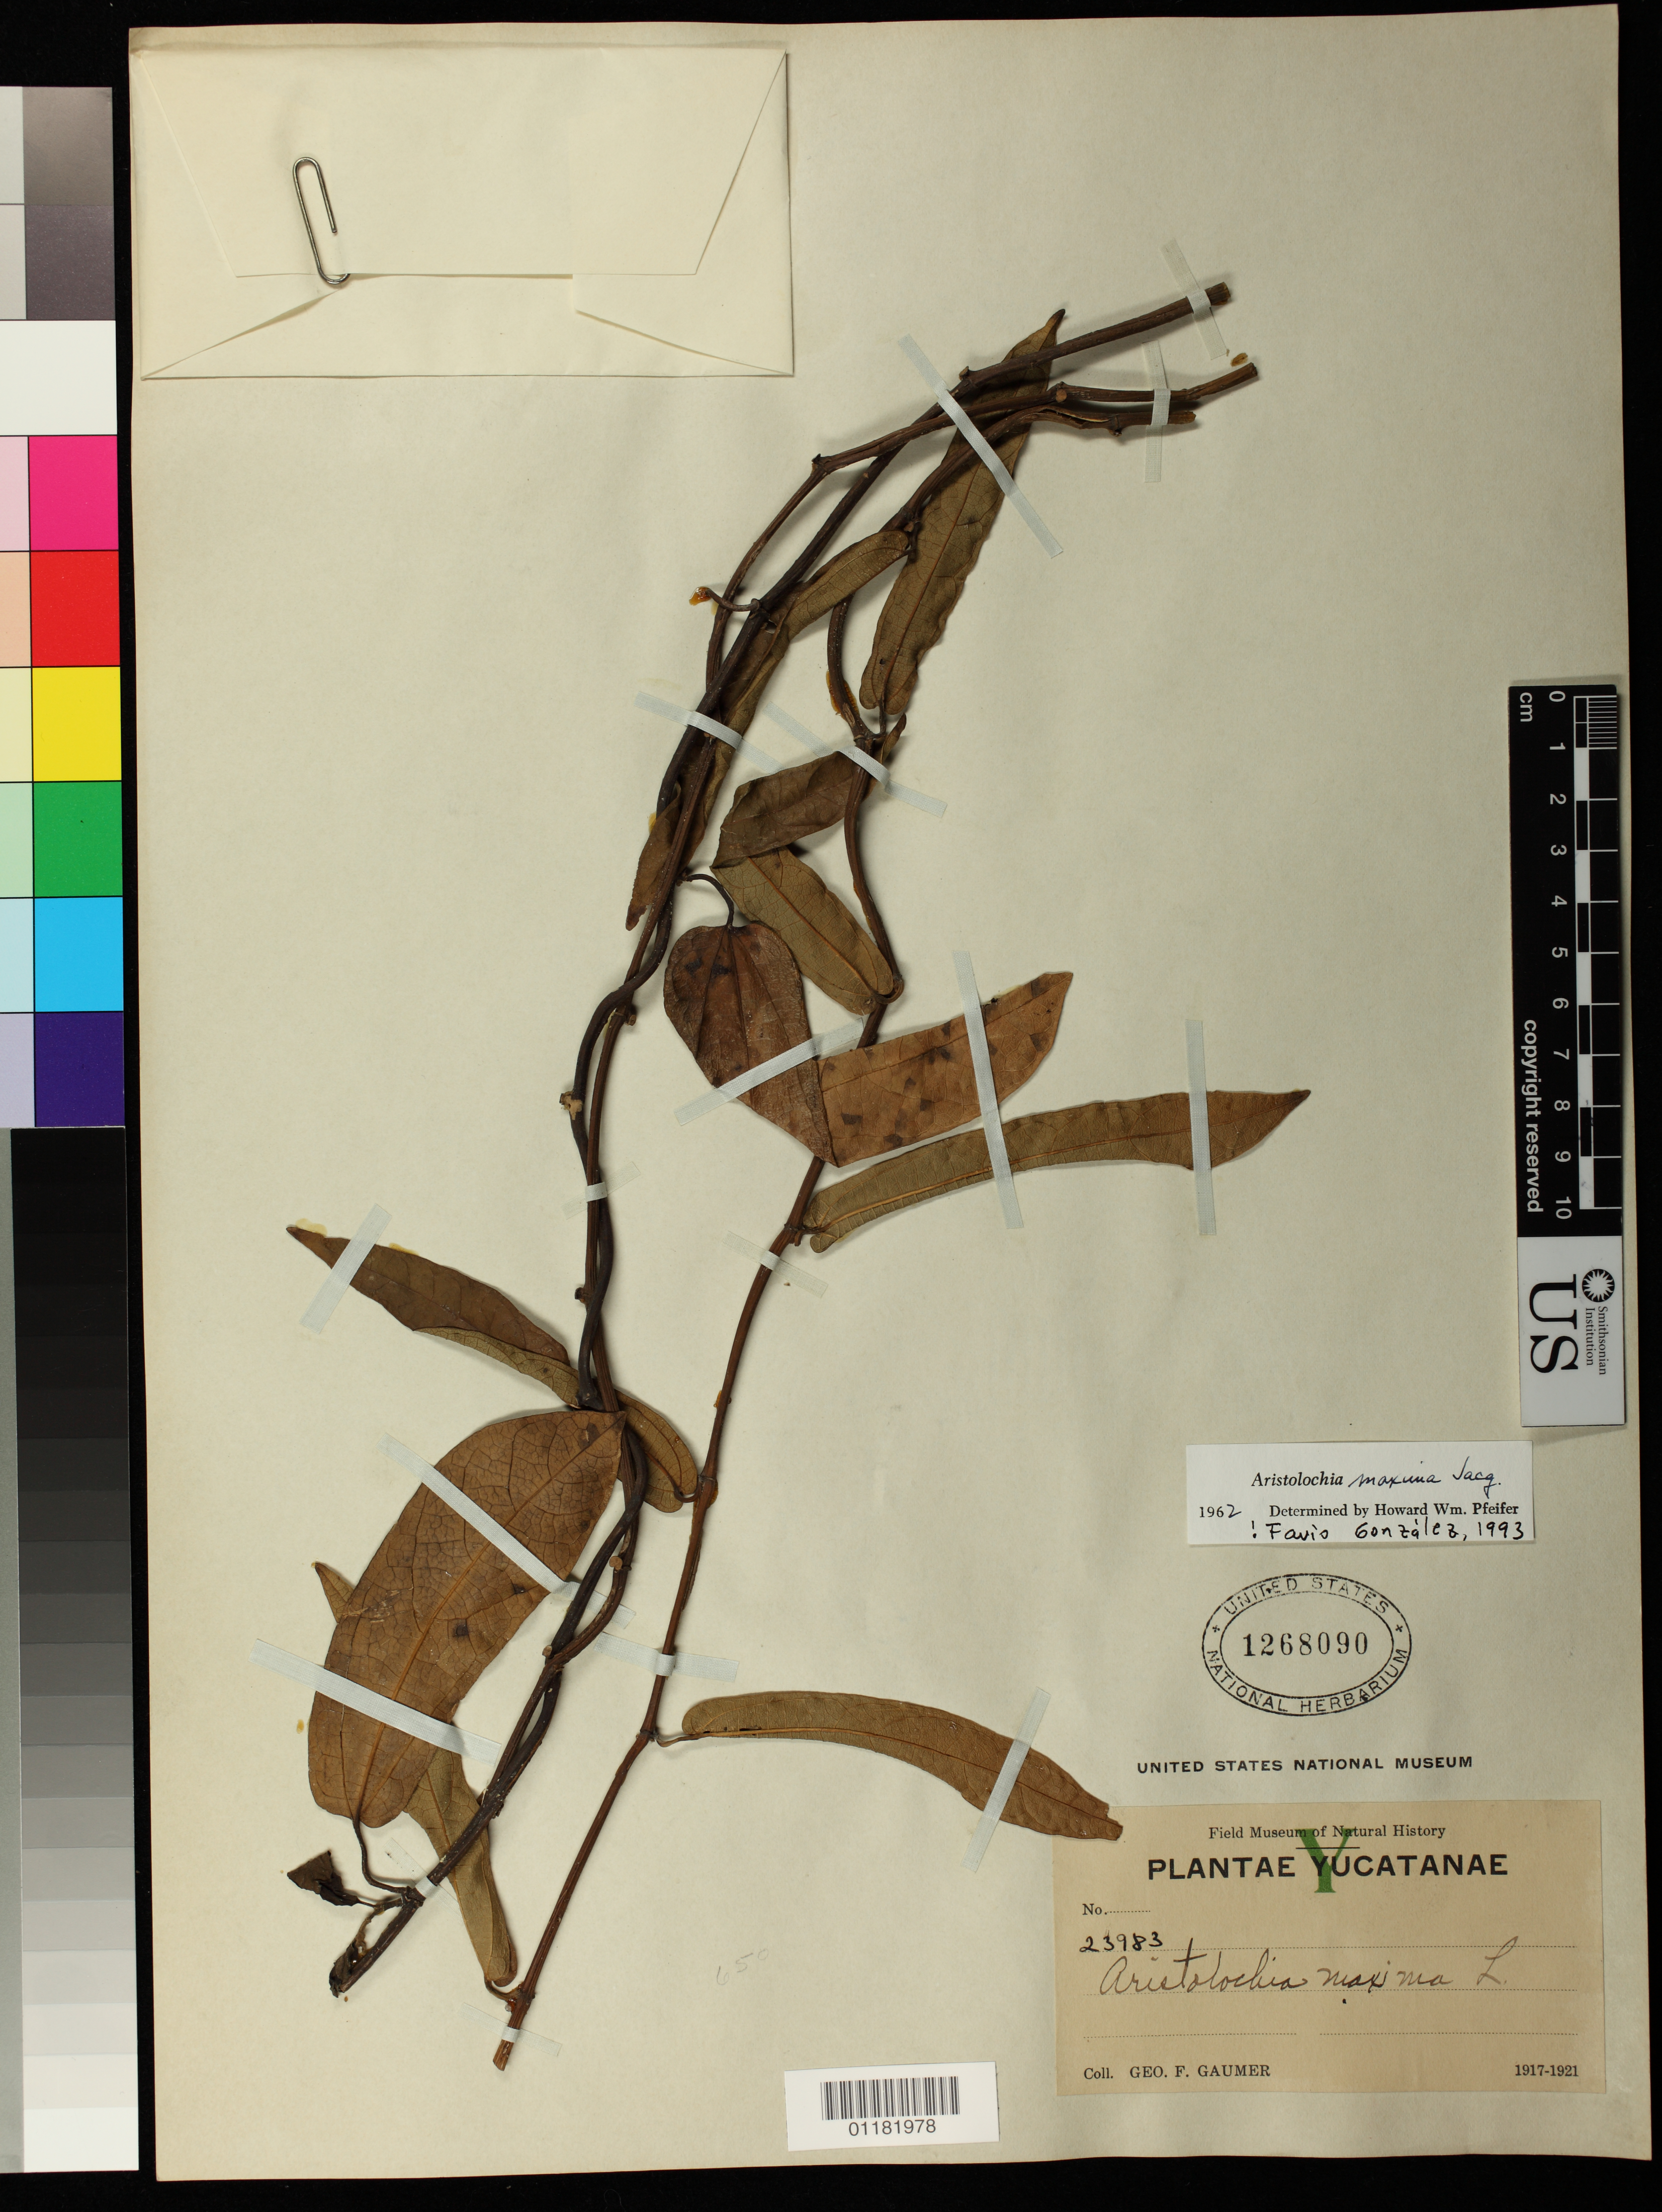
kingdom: Plantae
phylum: Tracheophyta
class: Magnoliopsida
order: Piperales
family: Aristolochiaceae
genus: Aristolochia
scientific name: Aristolochia maxima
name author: Jacq.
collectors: G. F. Gaumer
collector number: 23983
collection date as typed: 1917 to -- --- 1921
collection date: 1917/1921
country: Mexico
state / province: Yucatán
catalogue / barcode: US 1268090